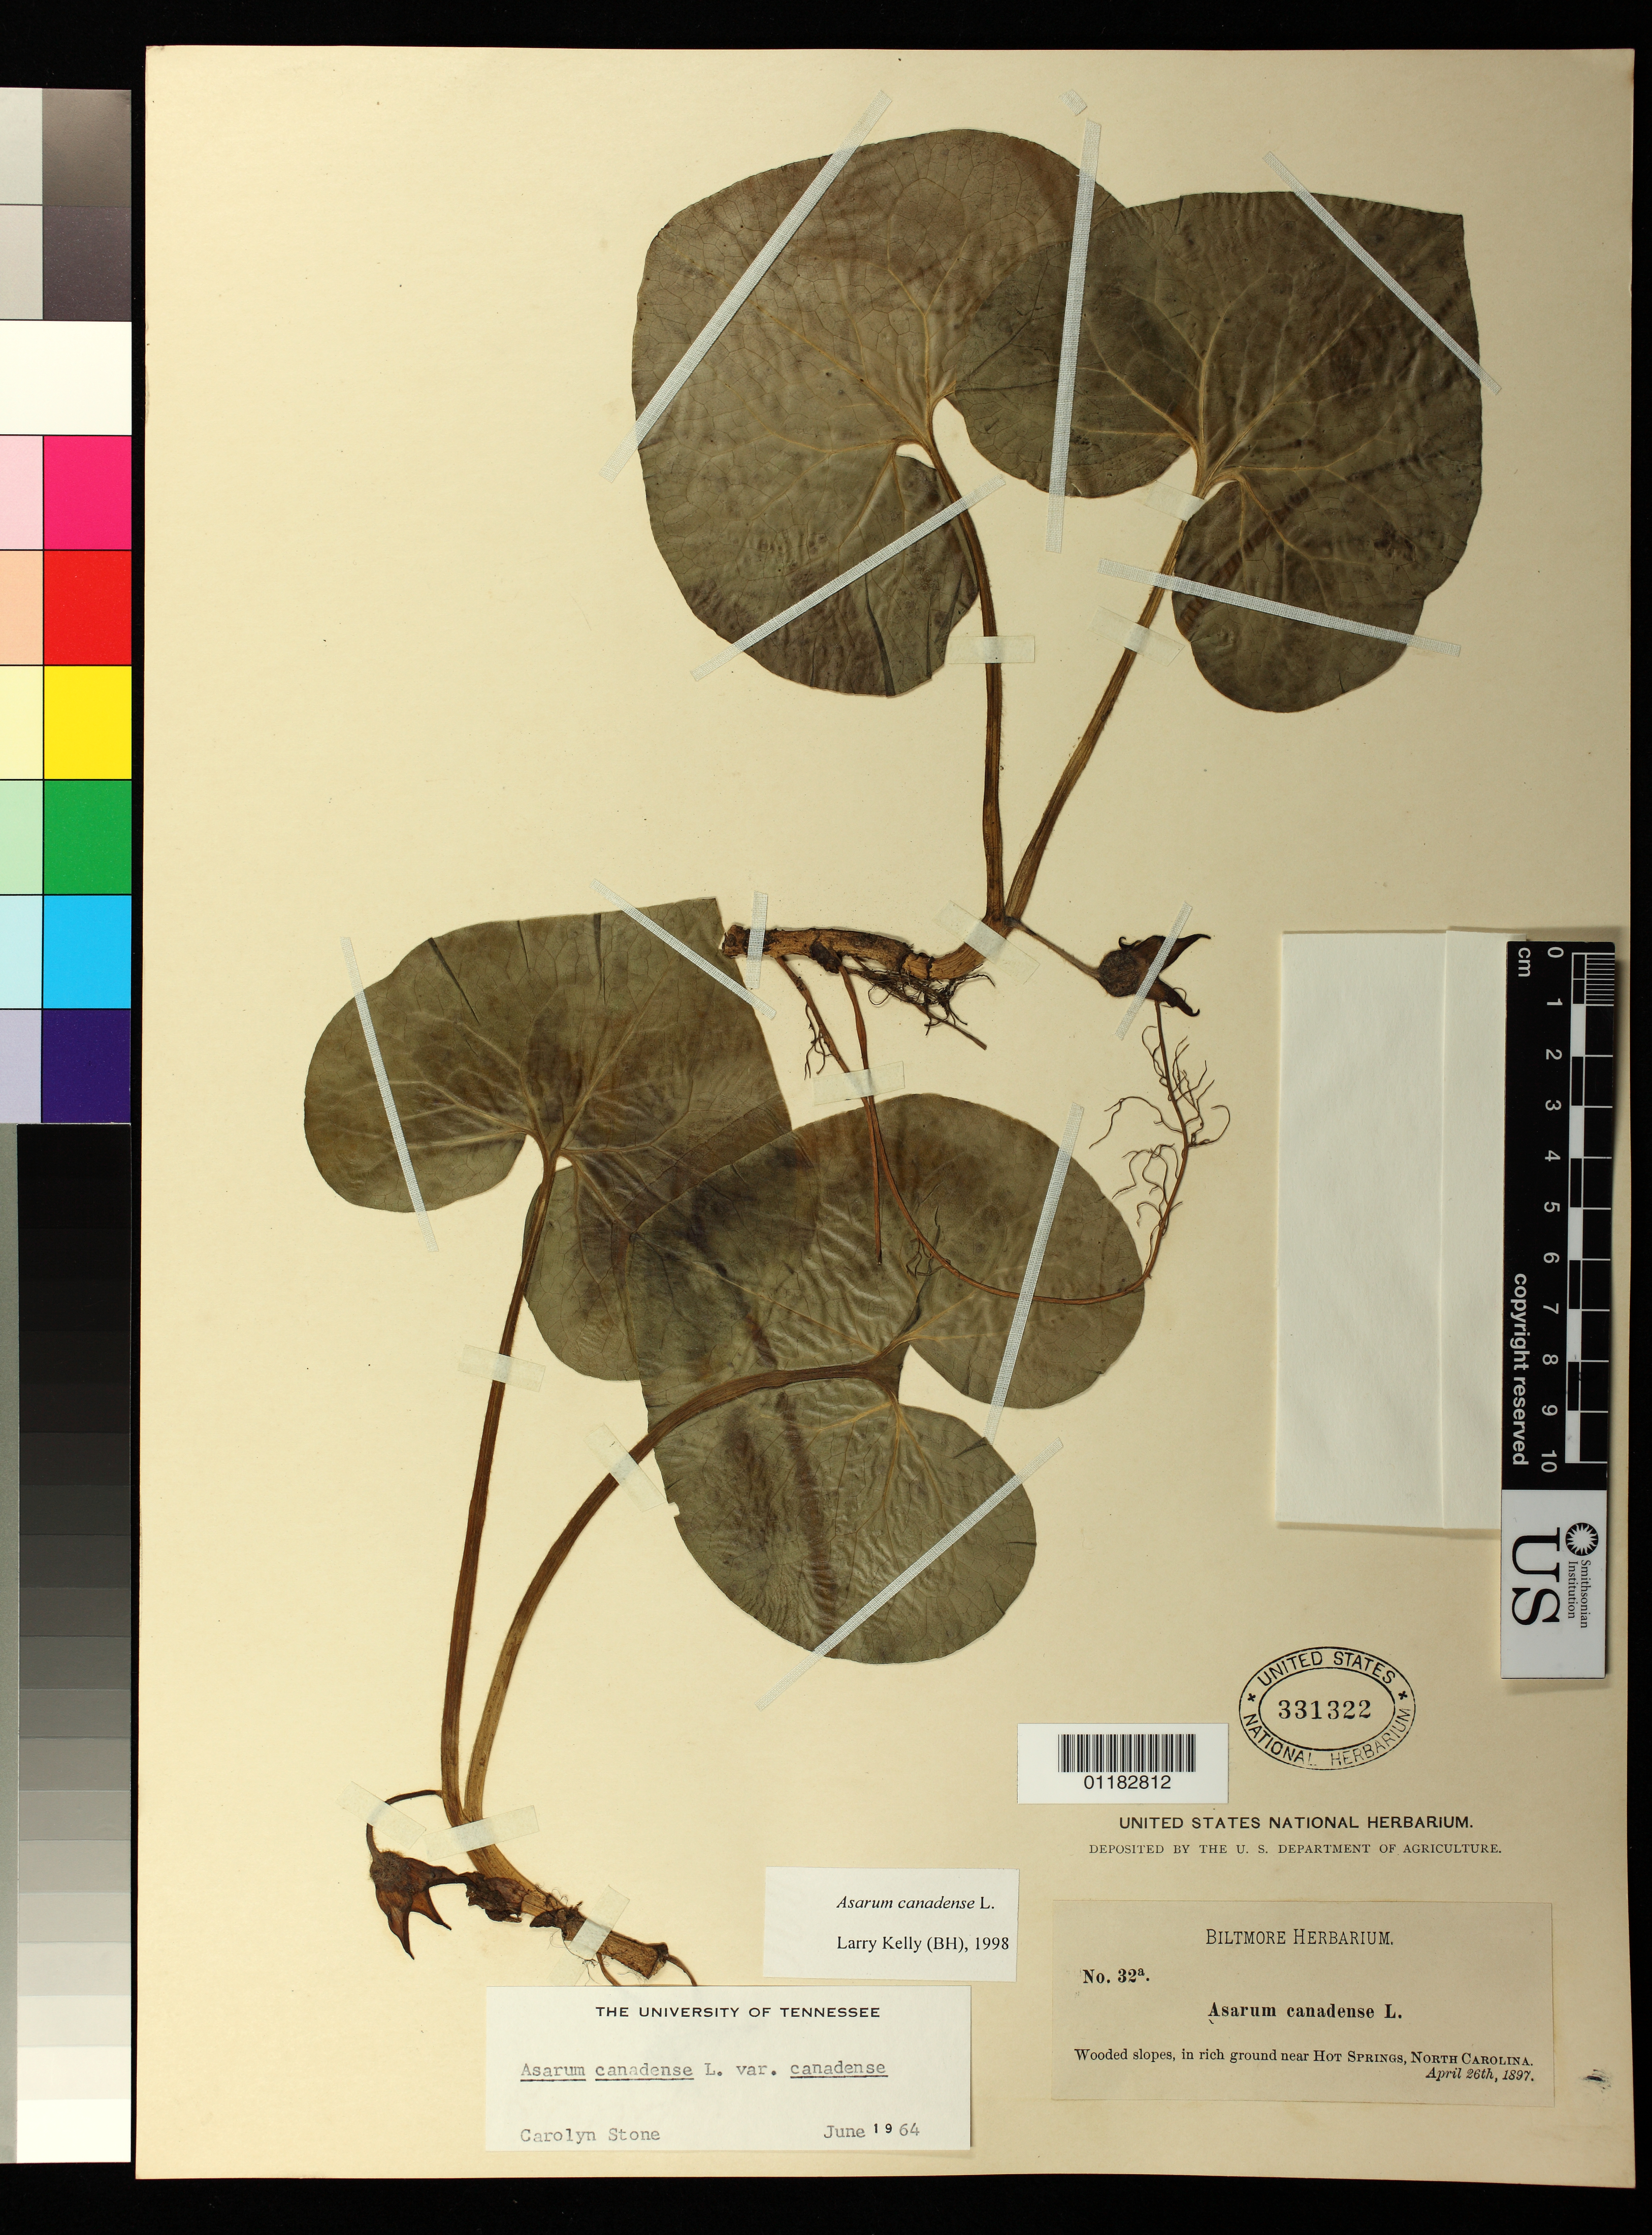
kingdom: Plantae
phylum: Tracheophyta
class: Magnoliopsida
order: Piperales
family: Aristolochiaceae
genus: Asarum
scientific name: Asarum canadense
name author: L.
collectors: ex herb. Biltmore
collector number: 32a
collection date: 1897-04-26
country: United States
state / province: North Carolina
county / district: Madison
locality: near Hot Springs, Madison County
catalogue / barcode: US 331322